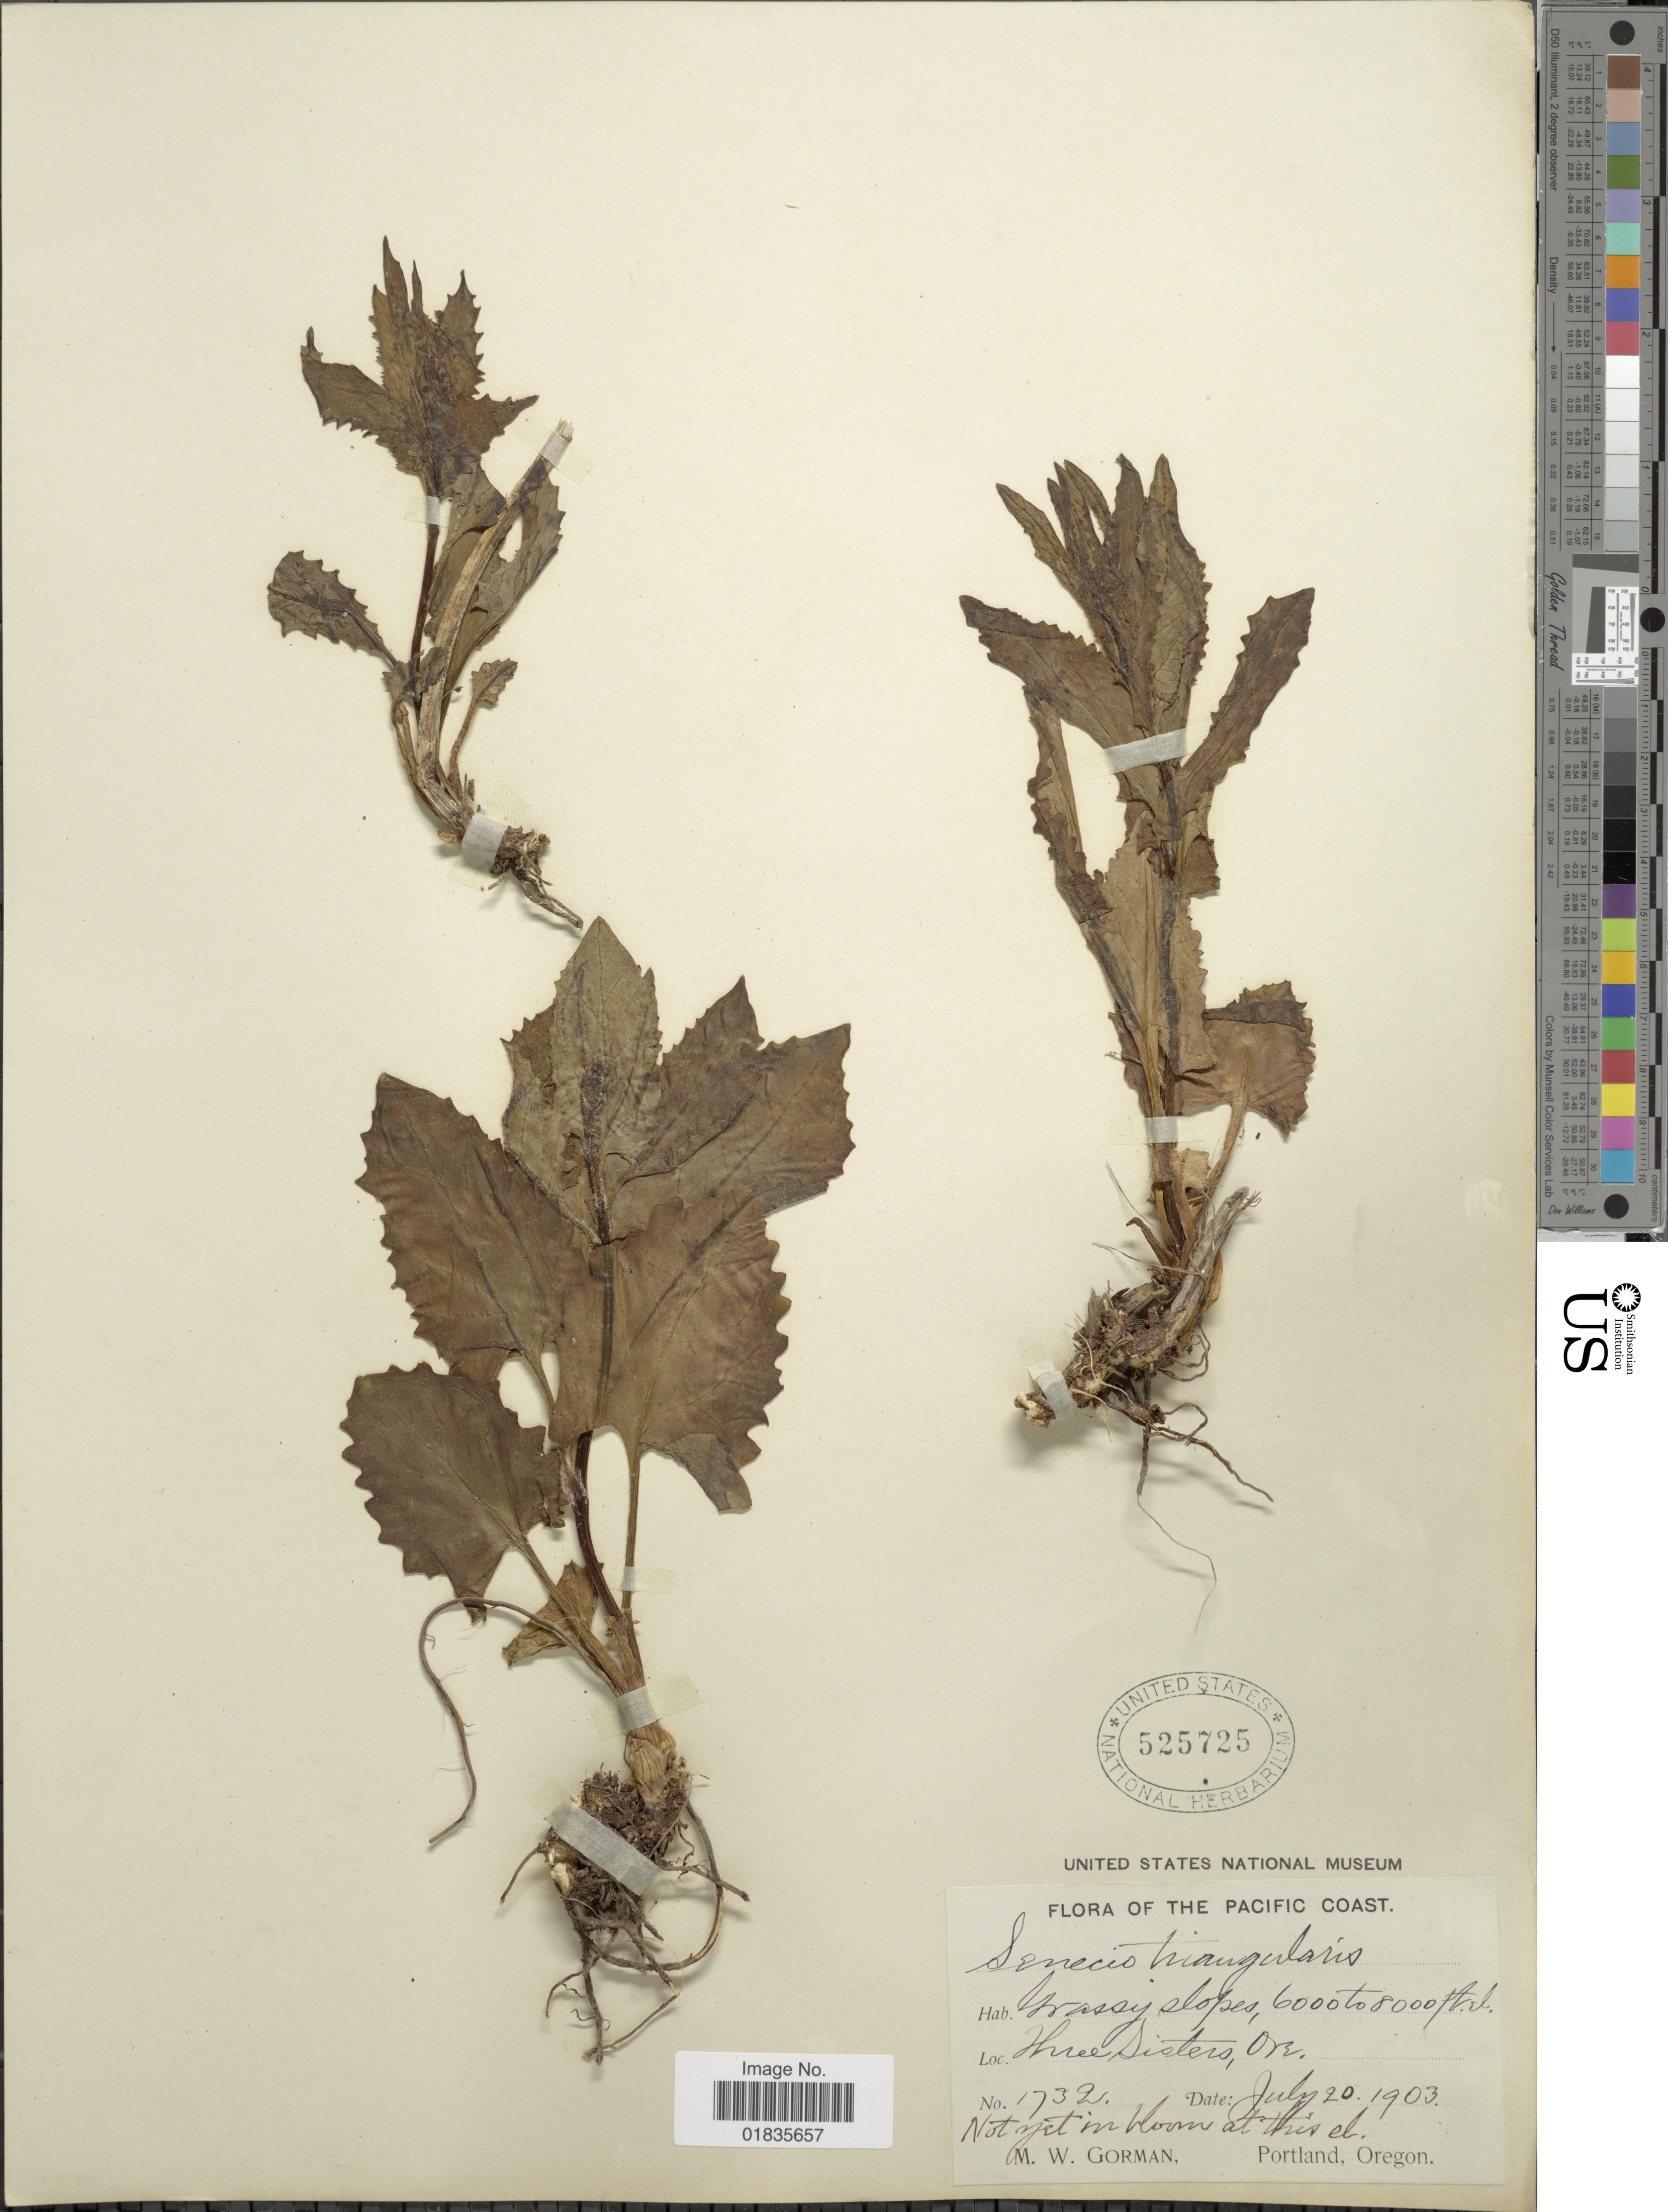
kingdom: Plantae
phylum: Tracheophyta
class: Magnoliopsida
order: Asterales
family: Asteraceae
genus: Senecio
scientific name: Senecio triangularis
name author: Hook.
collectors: M. W. Gorman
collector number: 1732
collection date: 1903-07-20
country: United States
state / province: Oregon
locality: Pacific Coast, grassy slopes, Three Sisters.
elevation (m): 1829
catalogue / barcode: US 525725